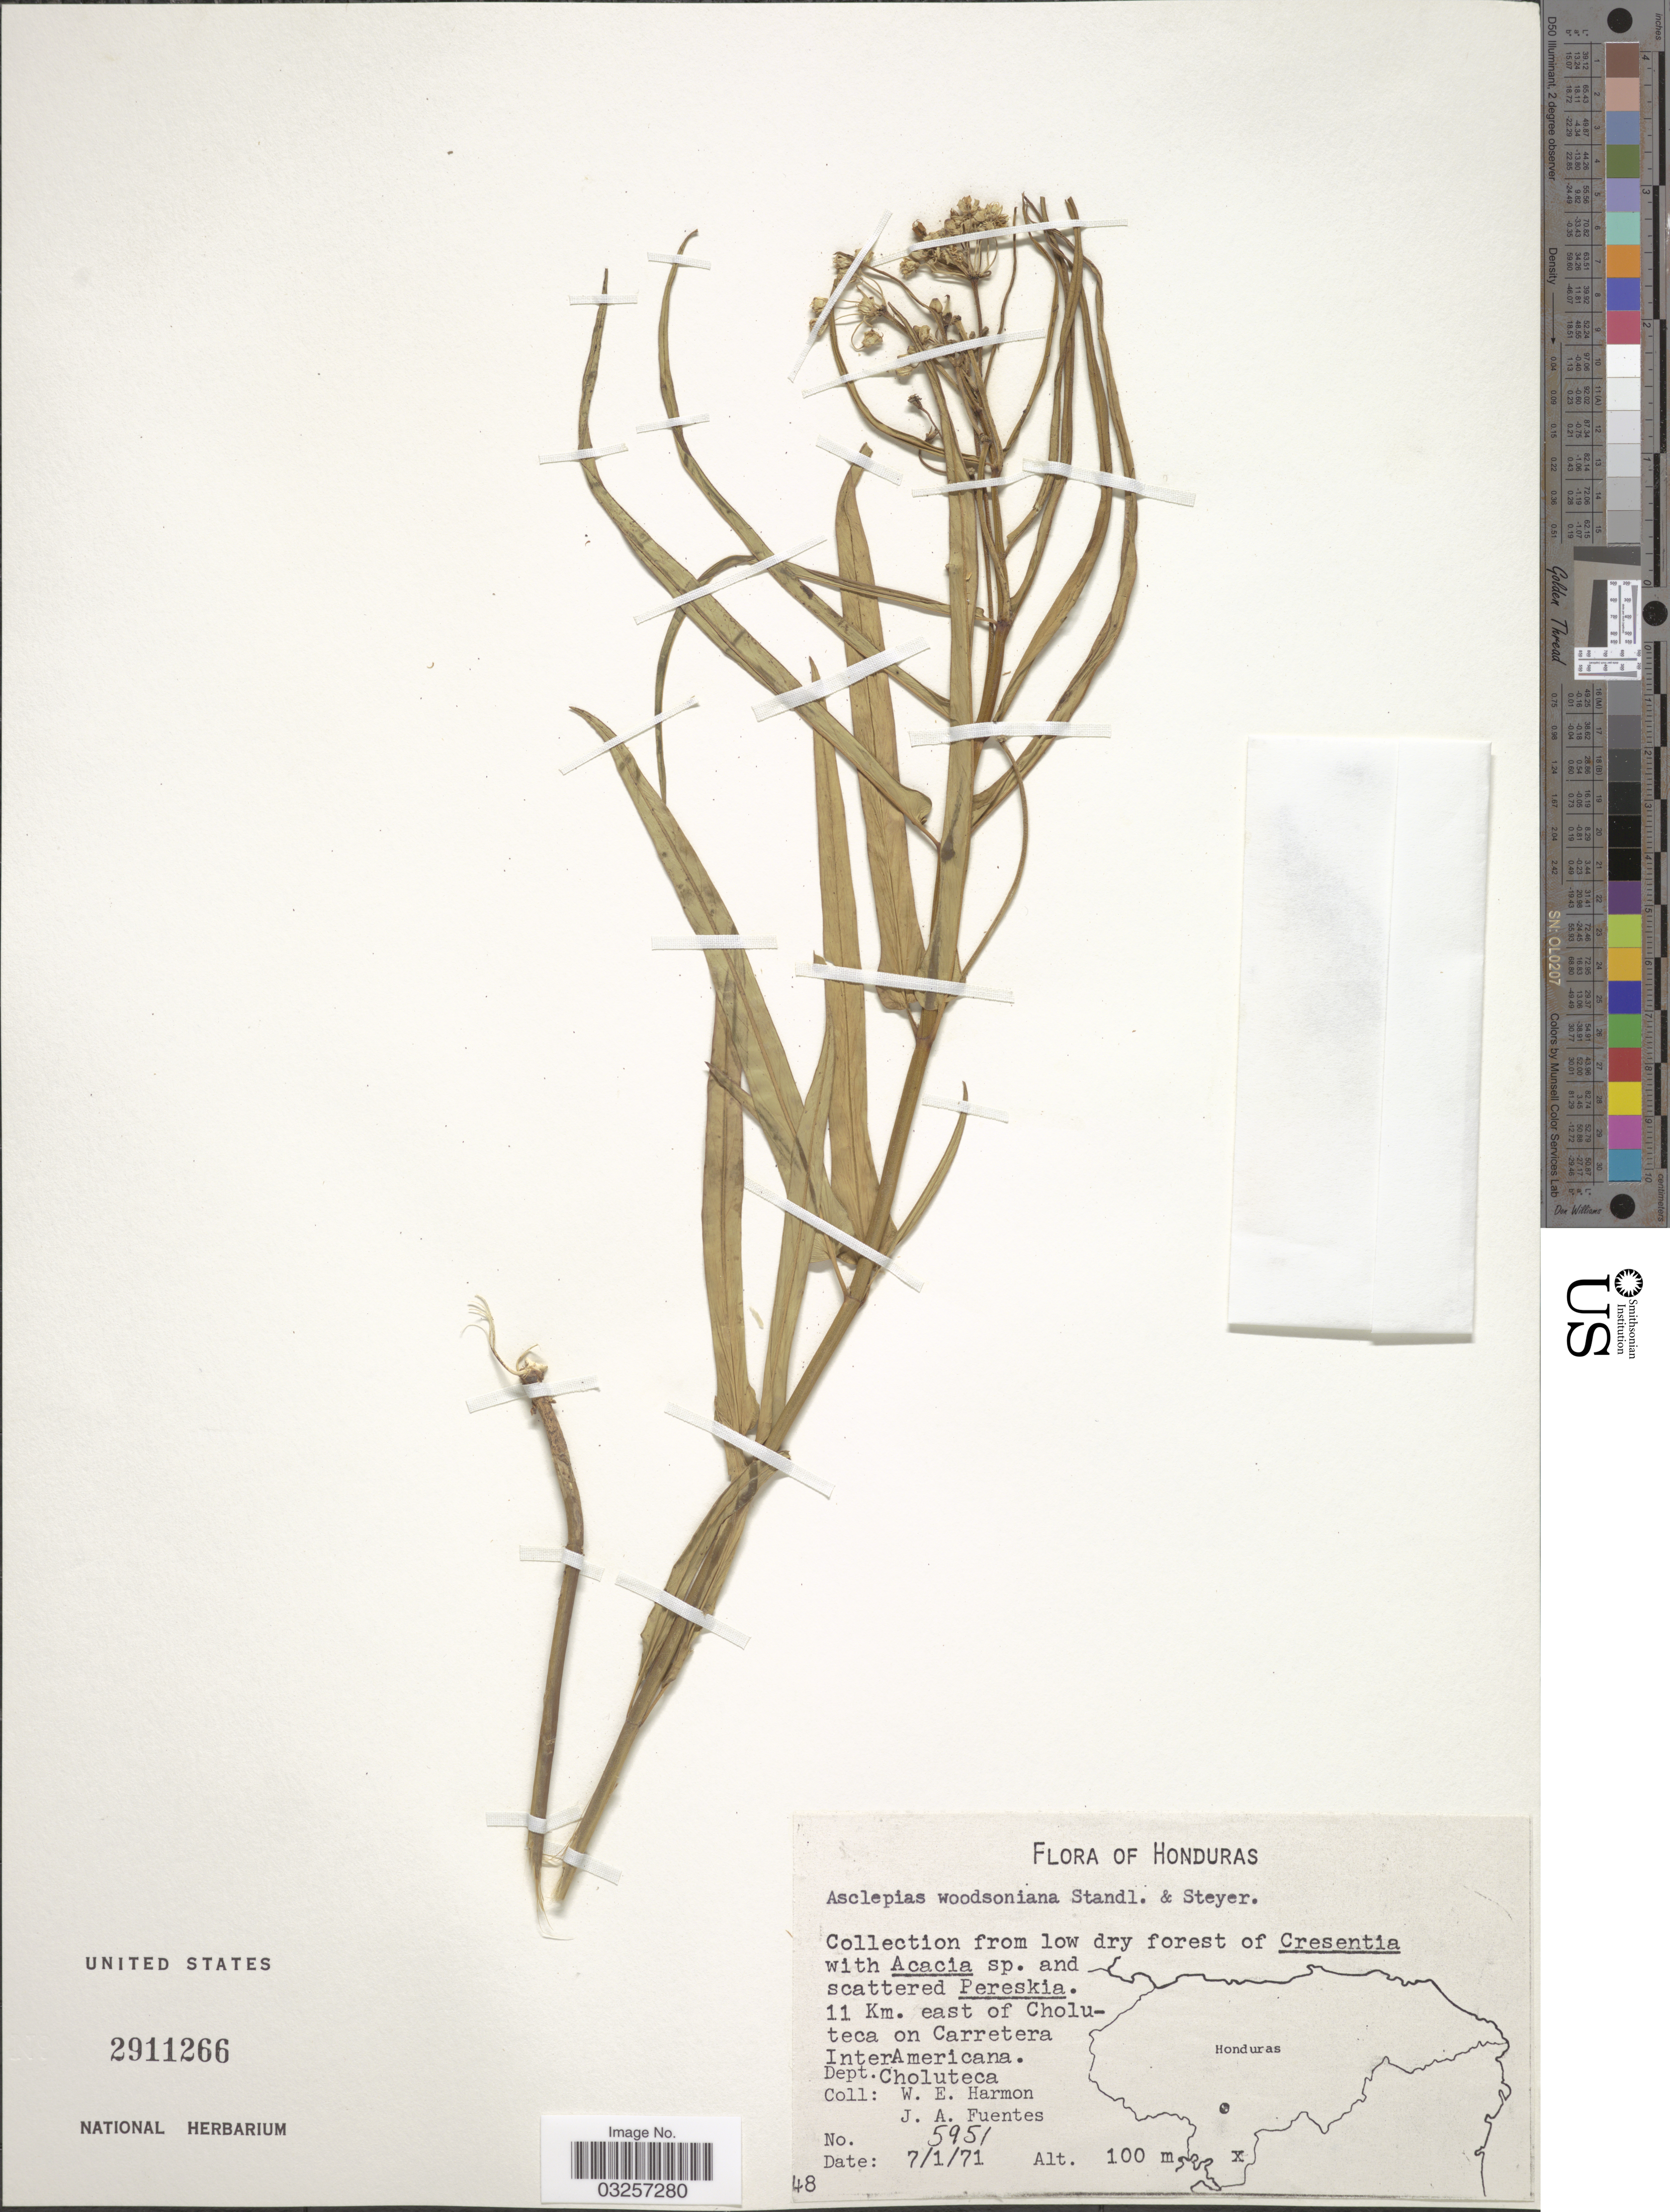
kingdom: Plantae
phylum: Tracheophyta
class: Magnoliopsida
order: Gentianales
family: Apocynaceae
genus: Asclepias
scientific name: Asclepias woodsoniana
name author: Standl. & Steyerm.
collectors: W. E. Harmon & J. Fuentes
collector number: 5951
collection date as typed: Transcribed d/m/y: 7/1/71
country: Honduras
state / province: Choluteca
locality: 11 Km. east of Choluteca on Carretera InterAmericana. Dept. Choluteca.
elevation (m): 100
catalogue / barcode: US 2911266